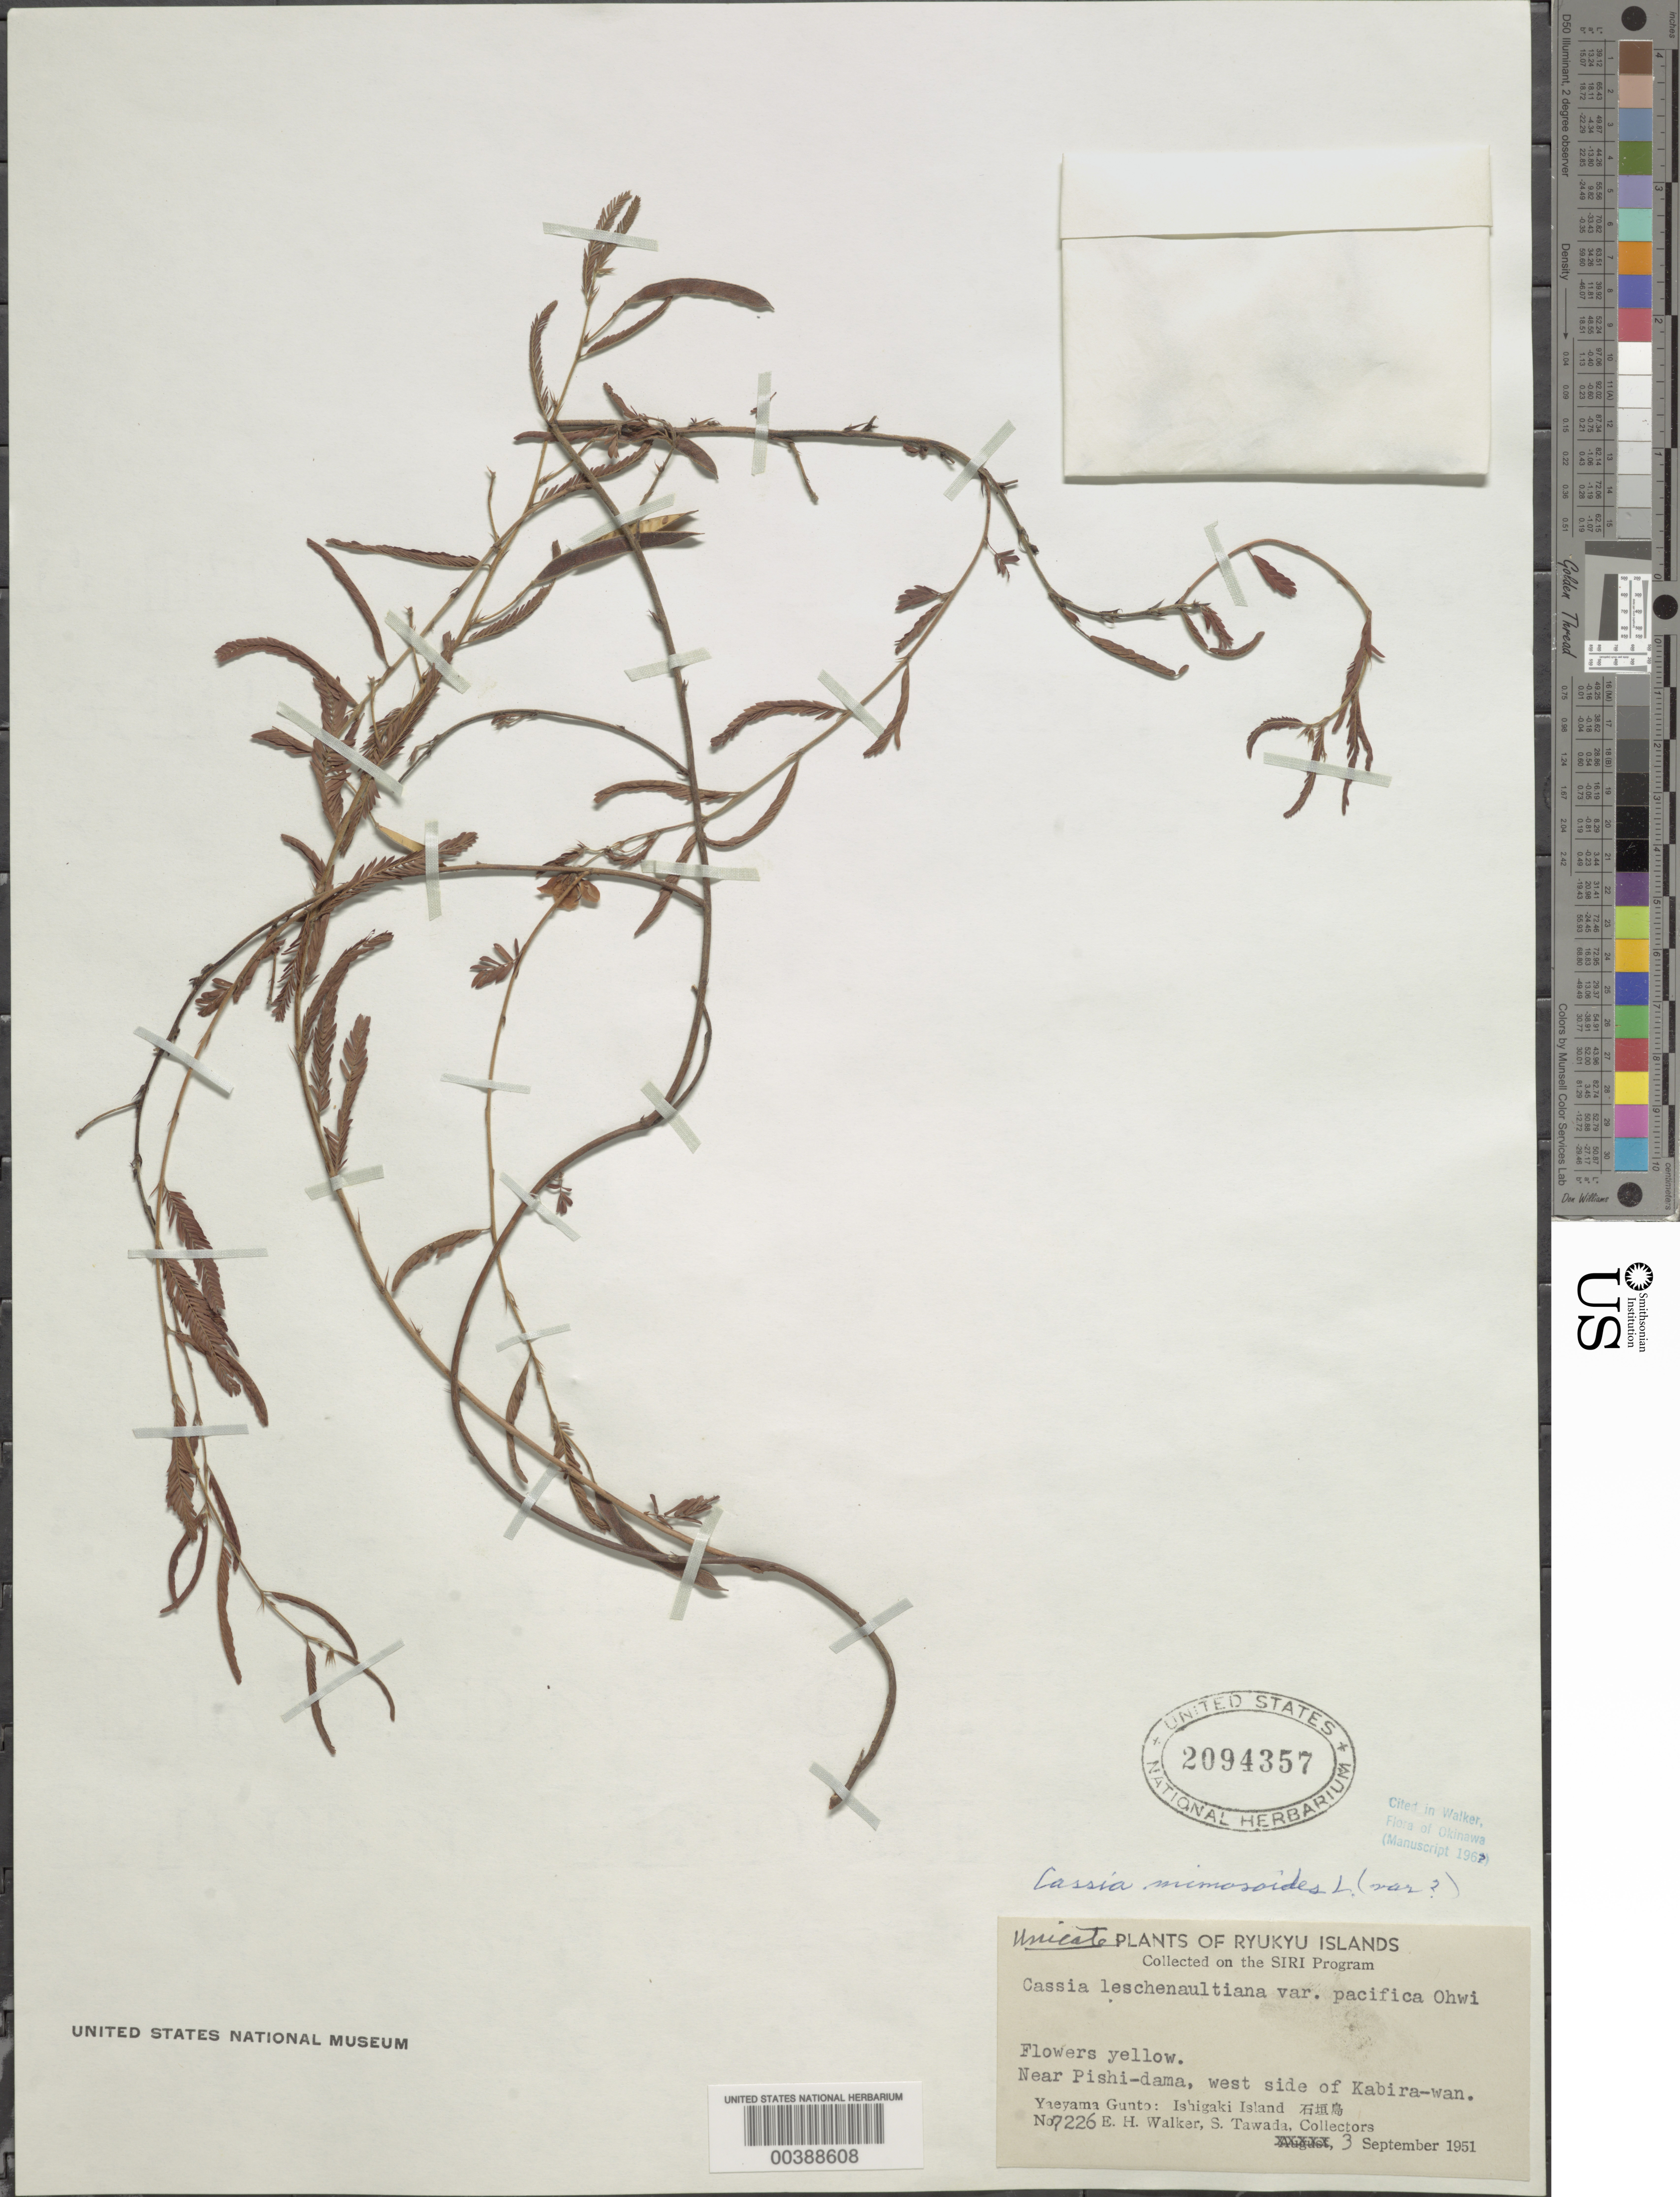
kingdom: Plantae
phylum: Tracheophyta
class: Magnoliopsida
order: Fabales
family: Fabaceae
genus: Chamaecrista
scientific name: Chamaecrista mimosoides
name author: (L.) Greene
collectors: E. H. Walker & S. Tawada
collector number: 7226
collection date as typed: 03 Sep 1951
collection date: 1951-09-03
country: Japan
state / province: Okinawa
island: Ishigaki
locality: Ishigaki is.; yaeyama gunto; near pishi-dama, w side of kabira-wan [Sakishima Is.]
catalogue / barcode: US 2094357